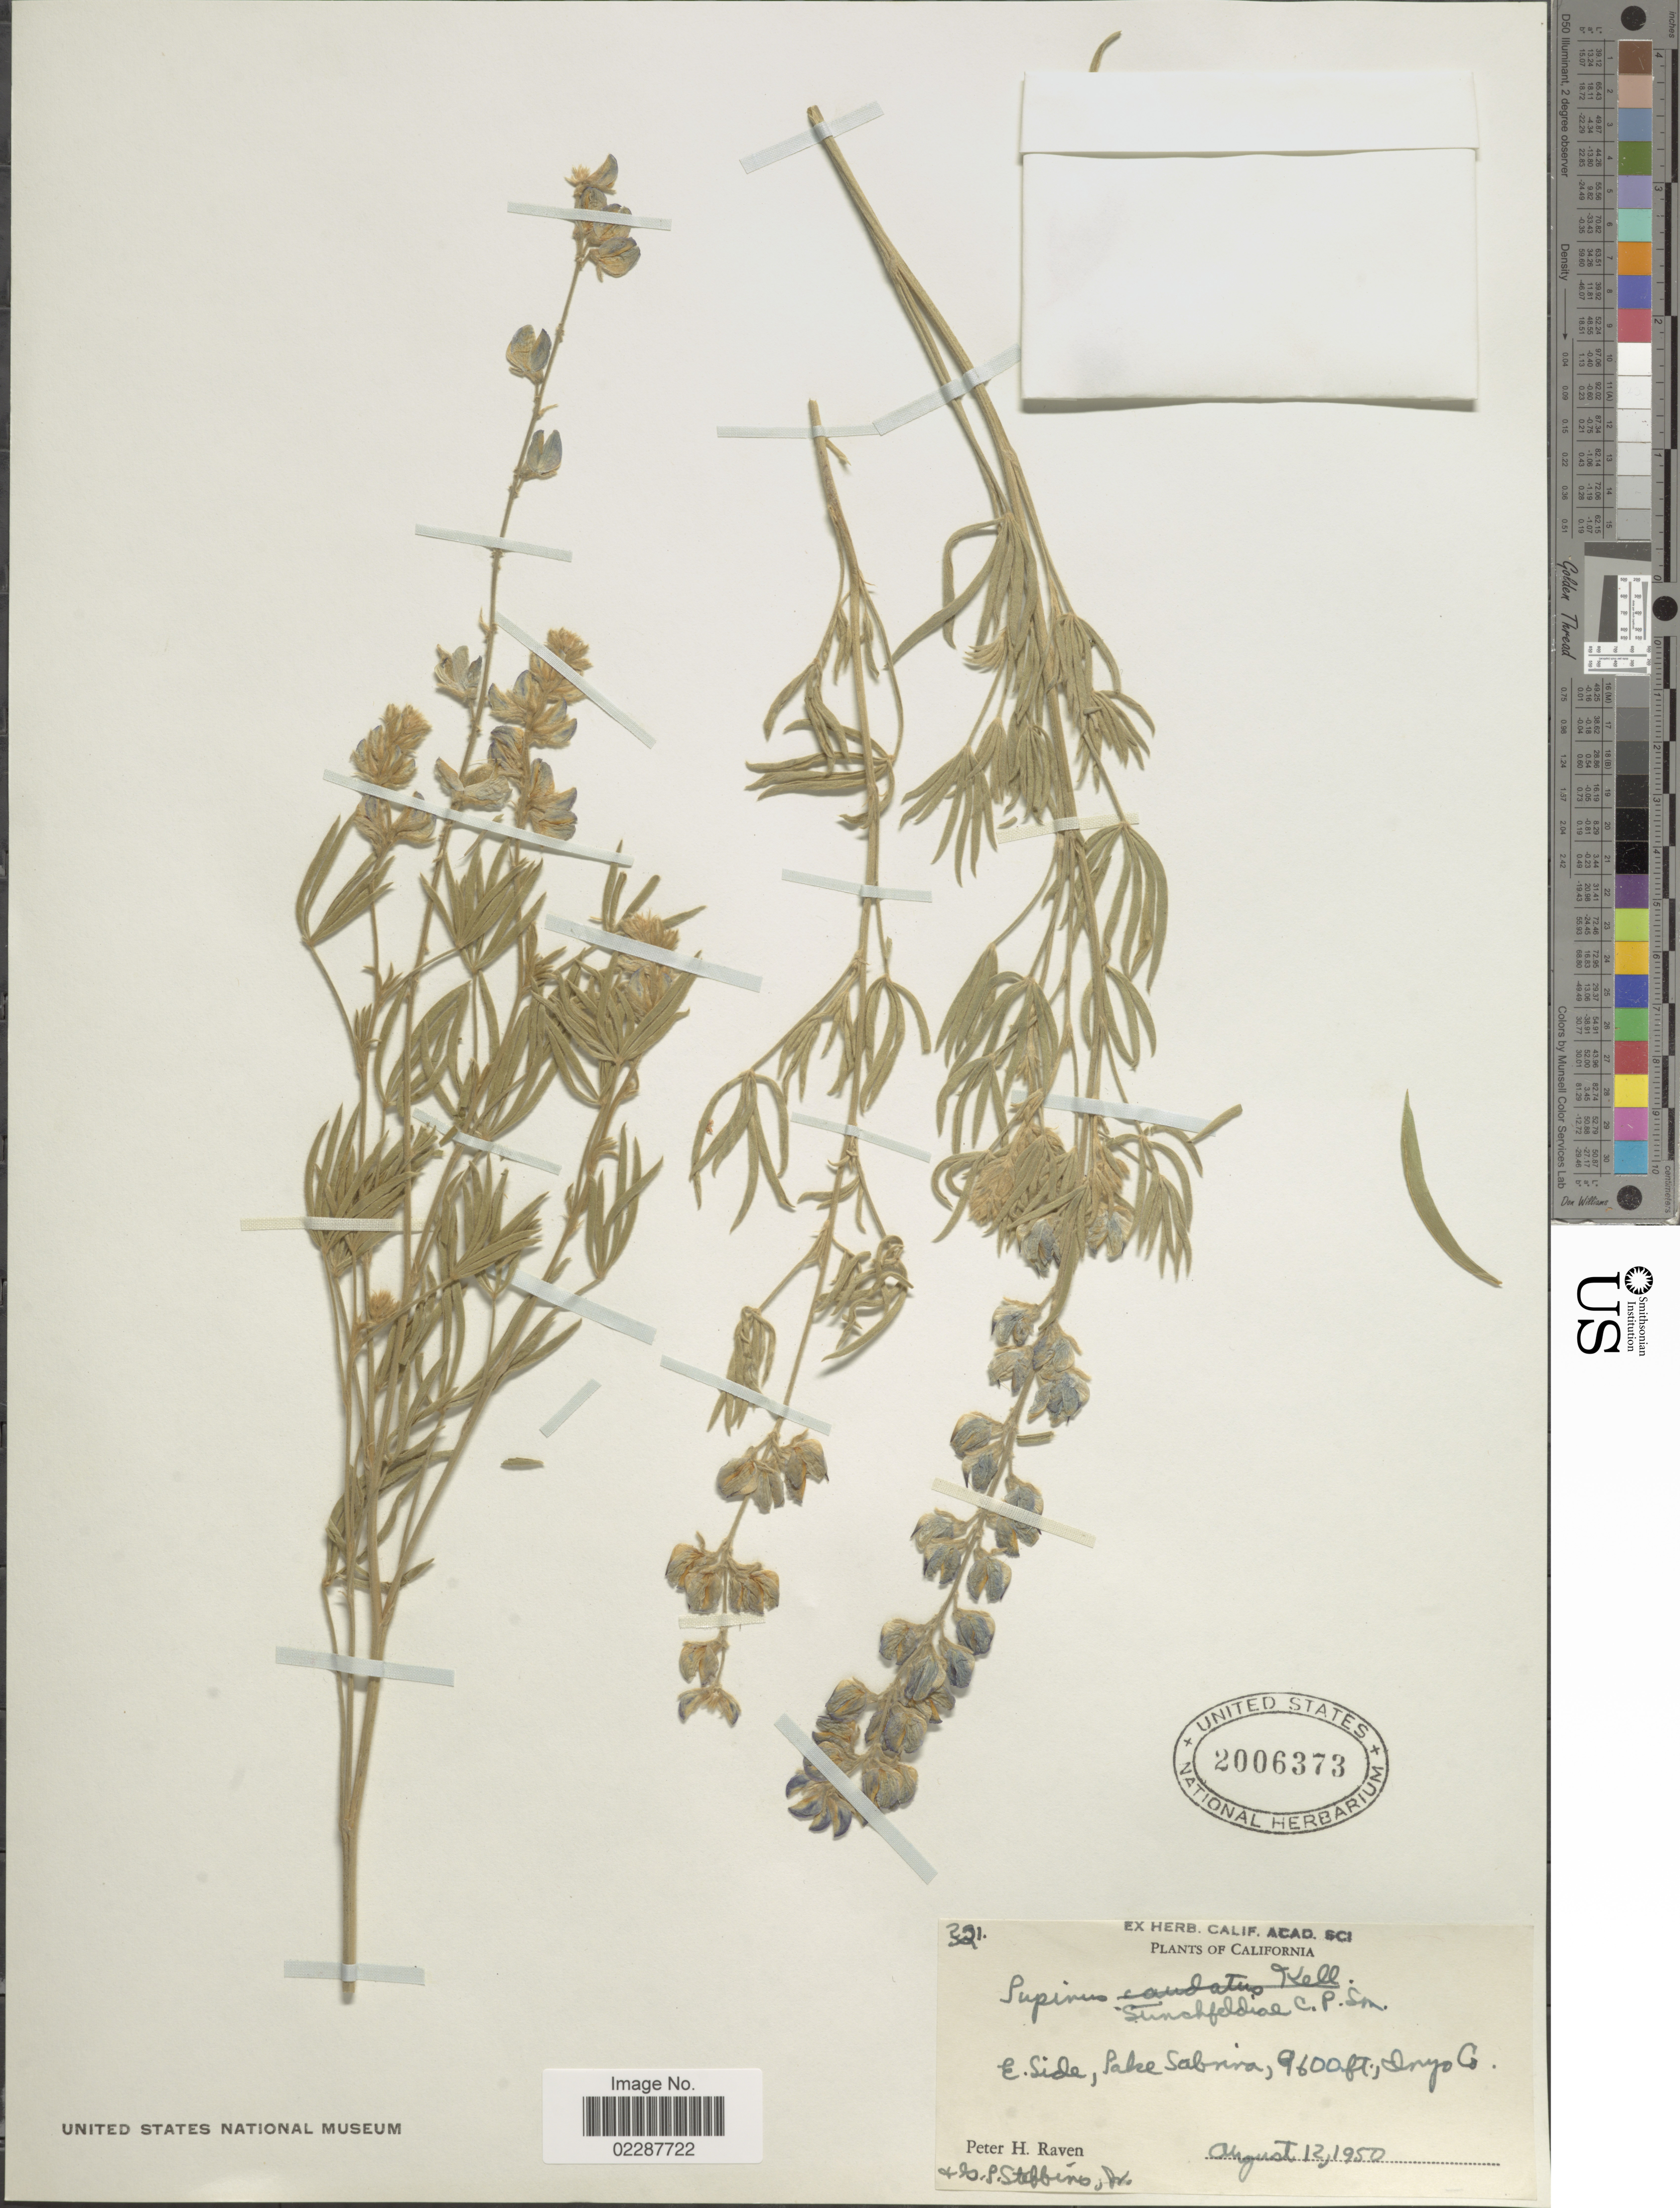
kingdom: Plantae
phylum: Tracheophyta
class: Magnoliopsida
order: Fabales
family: Fabaceae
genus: Lupinus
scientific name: Lupinus stinchfieldiae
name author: C.P. Sm.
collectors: P. Raven & G. L. Stebbins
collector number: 321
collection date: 1950-08-12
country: United States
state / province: California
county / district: Inyo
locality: E. side, Lake Sabrina, Inyo Co.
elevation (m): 2926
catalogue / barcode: US 2006373